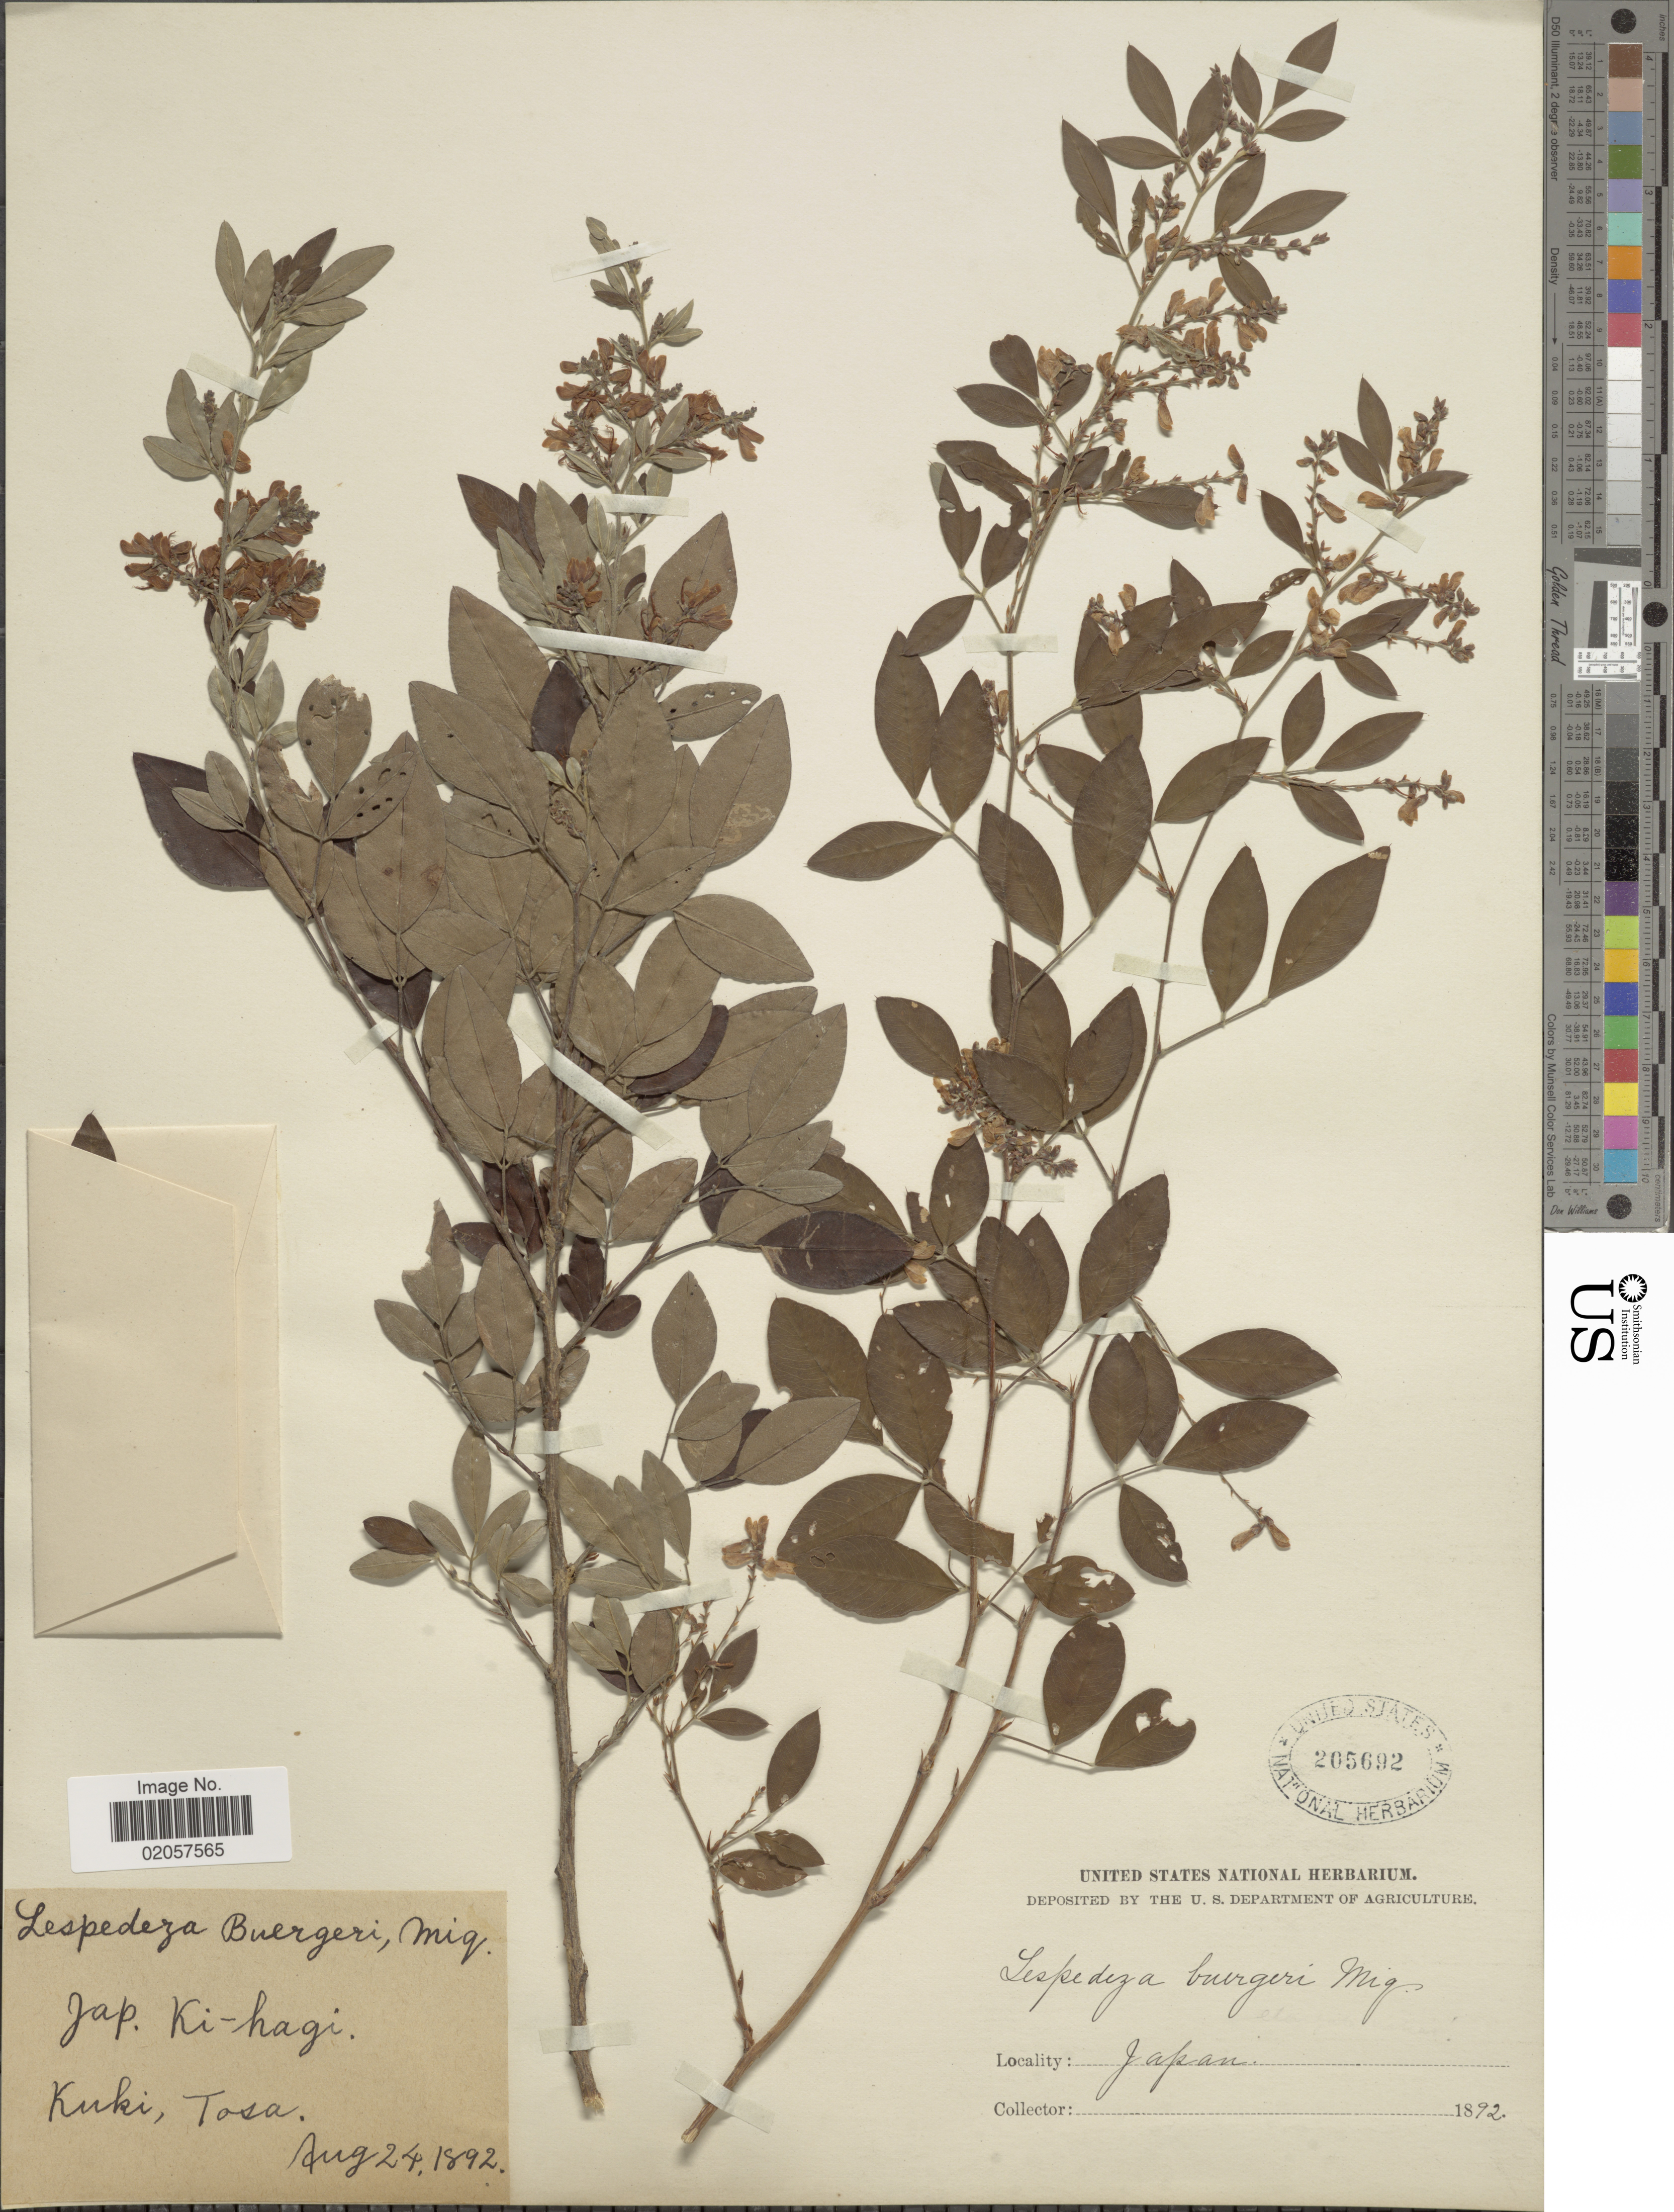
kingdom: Plantae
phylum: Tracheophyta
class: Magnoliopsida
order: Fabales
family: Fabaceae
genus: Lespedeza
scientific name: Lespedeza buergeri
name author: Miq.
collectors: ex herb. United States National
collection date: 1892-08-24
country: Japan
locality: Japan, Kuki, Tosa.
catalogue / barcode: US 205692